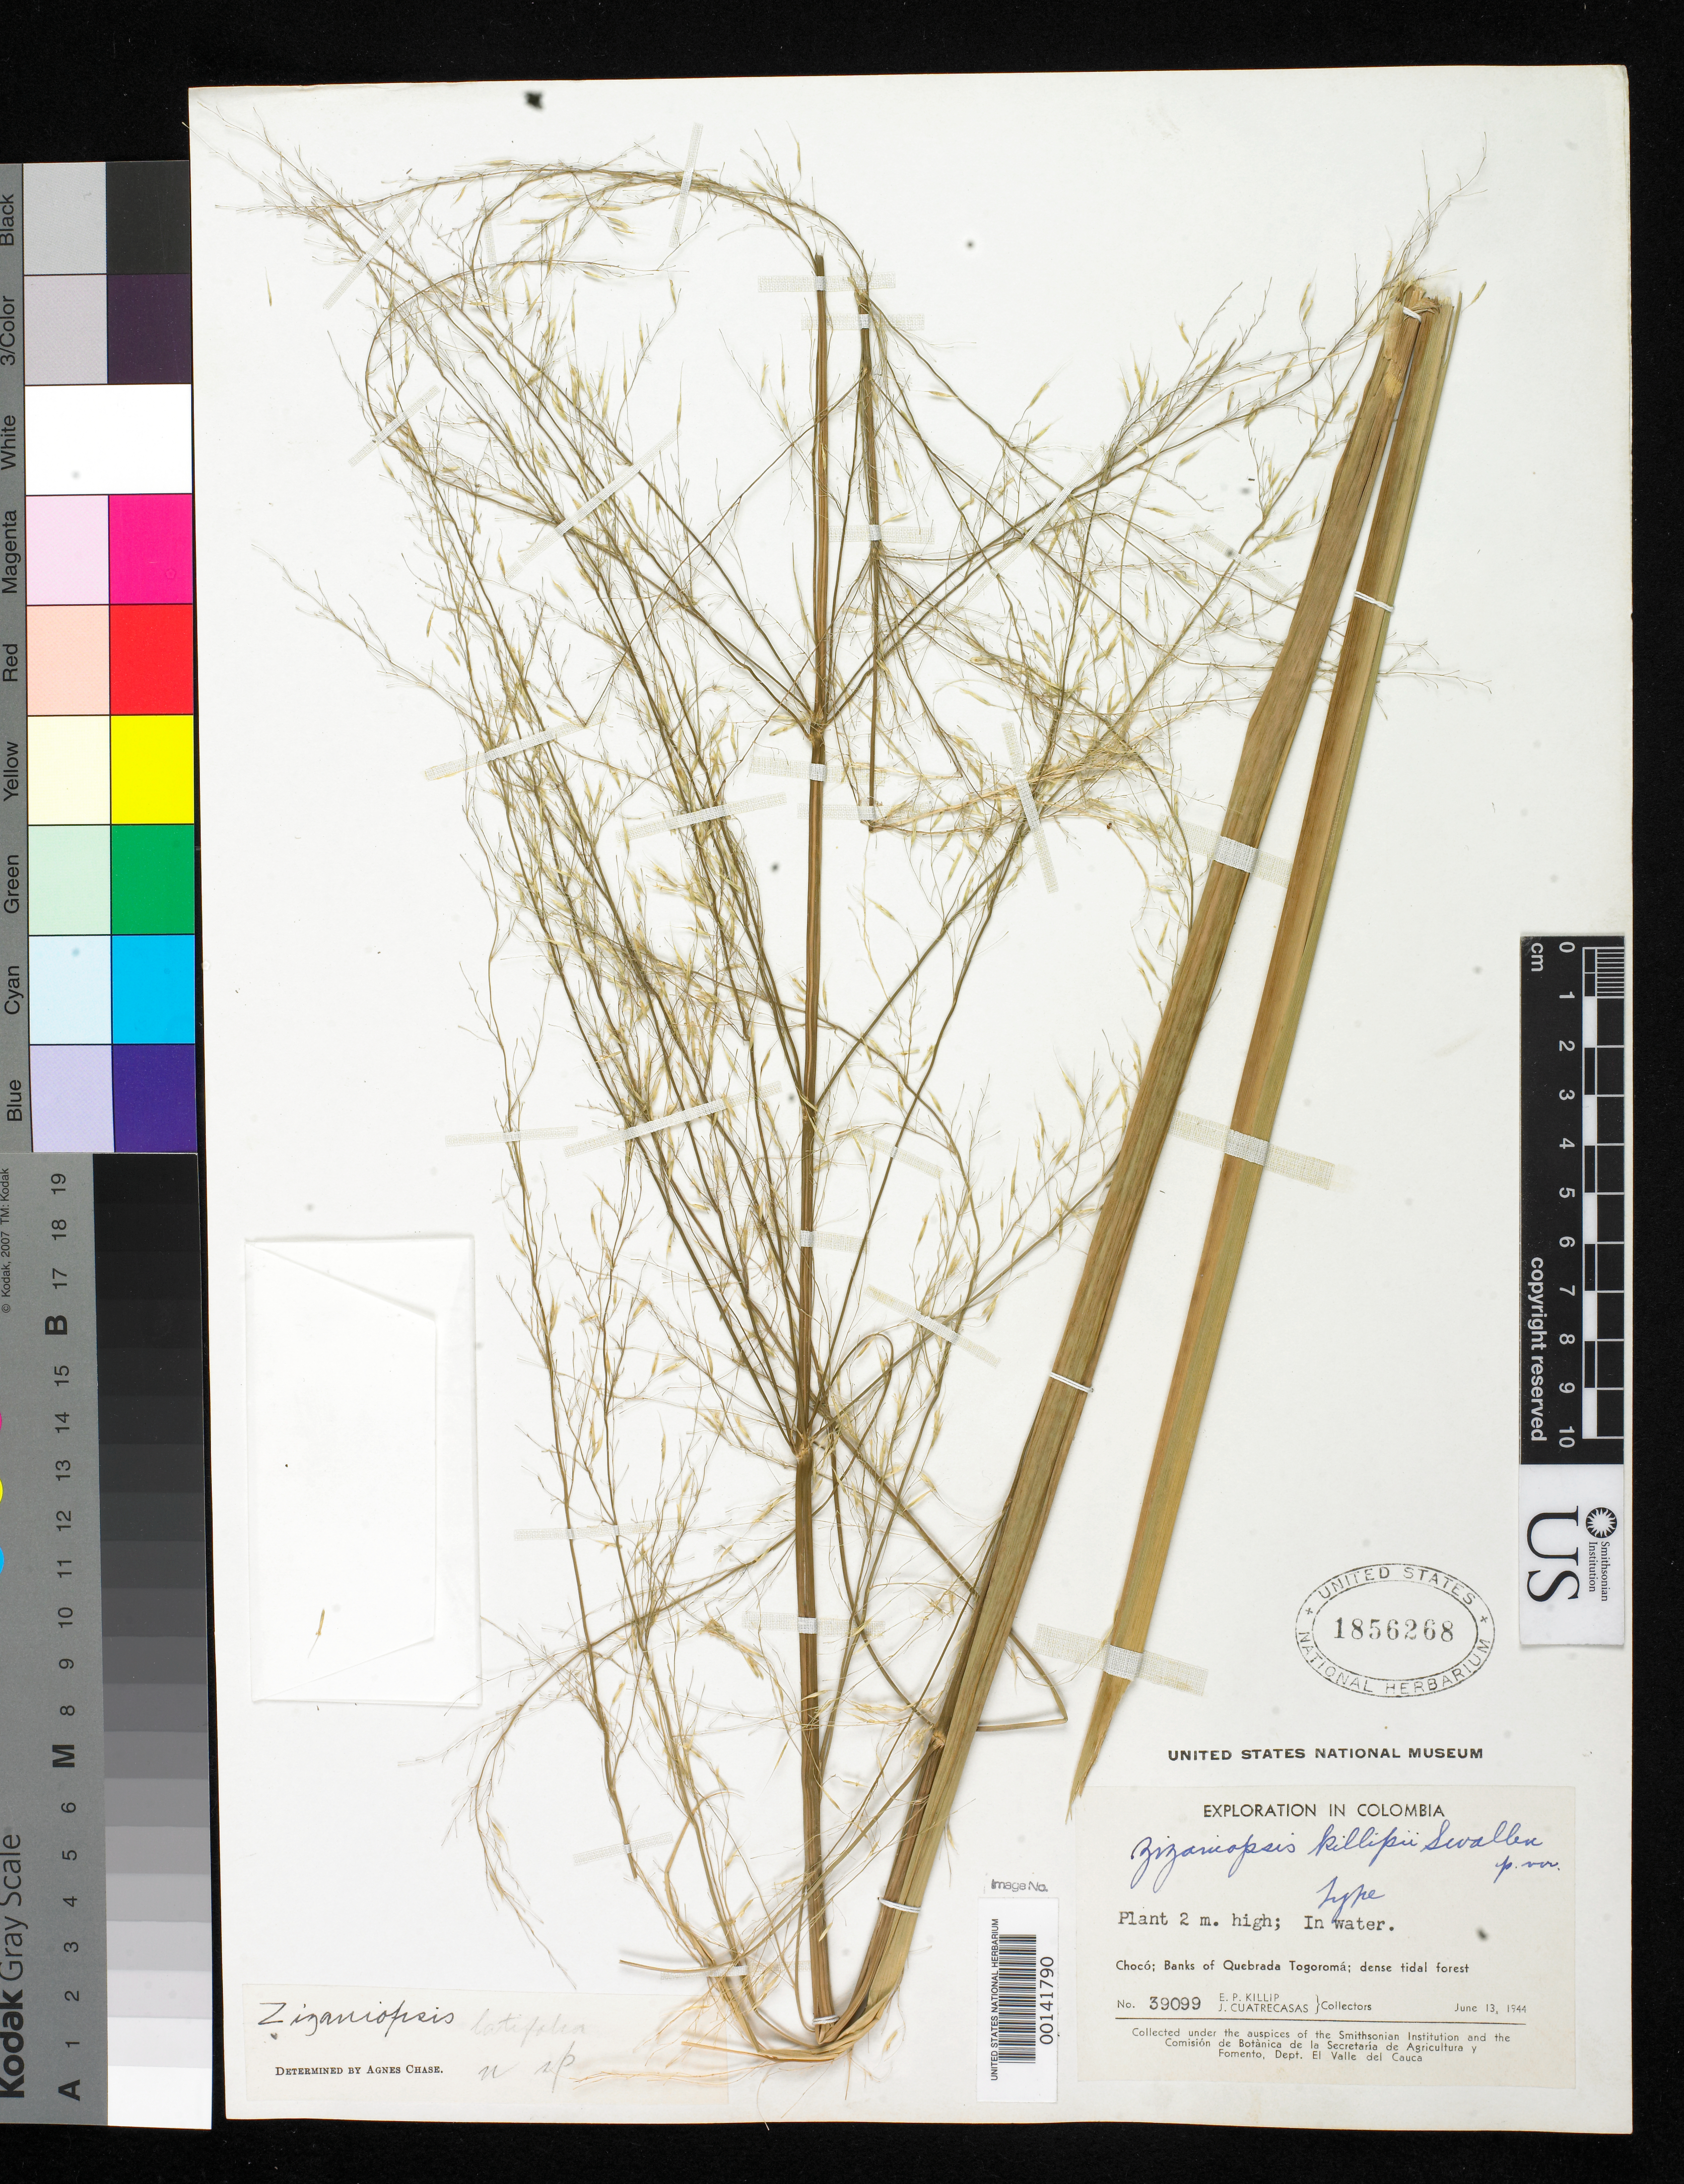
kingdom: Plantae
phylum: Tracheophyta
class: Liliopsida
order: Poales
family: Poaceae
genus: Zizaniopsis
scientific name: Zizaniopsis killipii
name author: Swallen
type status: Holotype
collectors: E. P. Killip & J. Cuatrecasas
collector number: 39099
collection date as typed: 13 Jun 1944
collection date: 1944-06-13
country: Colombia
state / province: Chocó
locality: Banks of Quebrada Togoroma.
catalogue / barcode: US 1856268